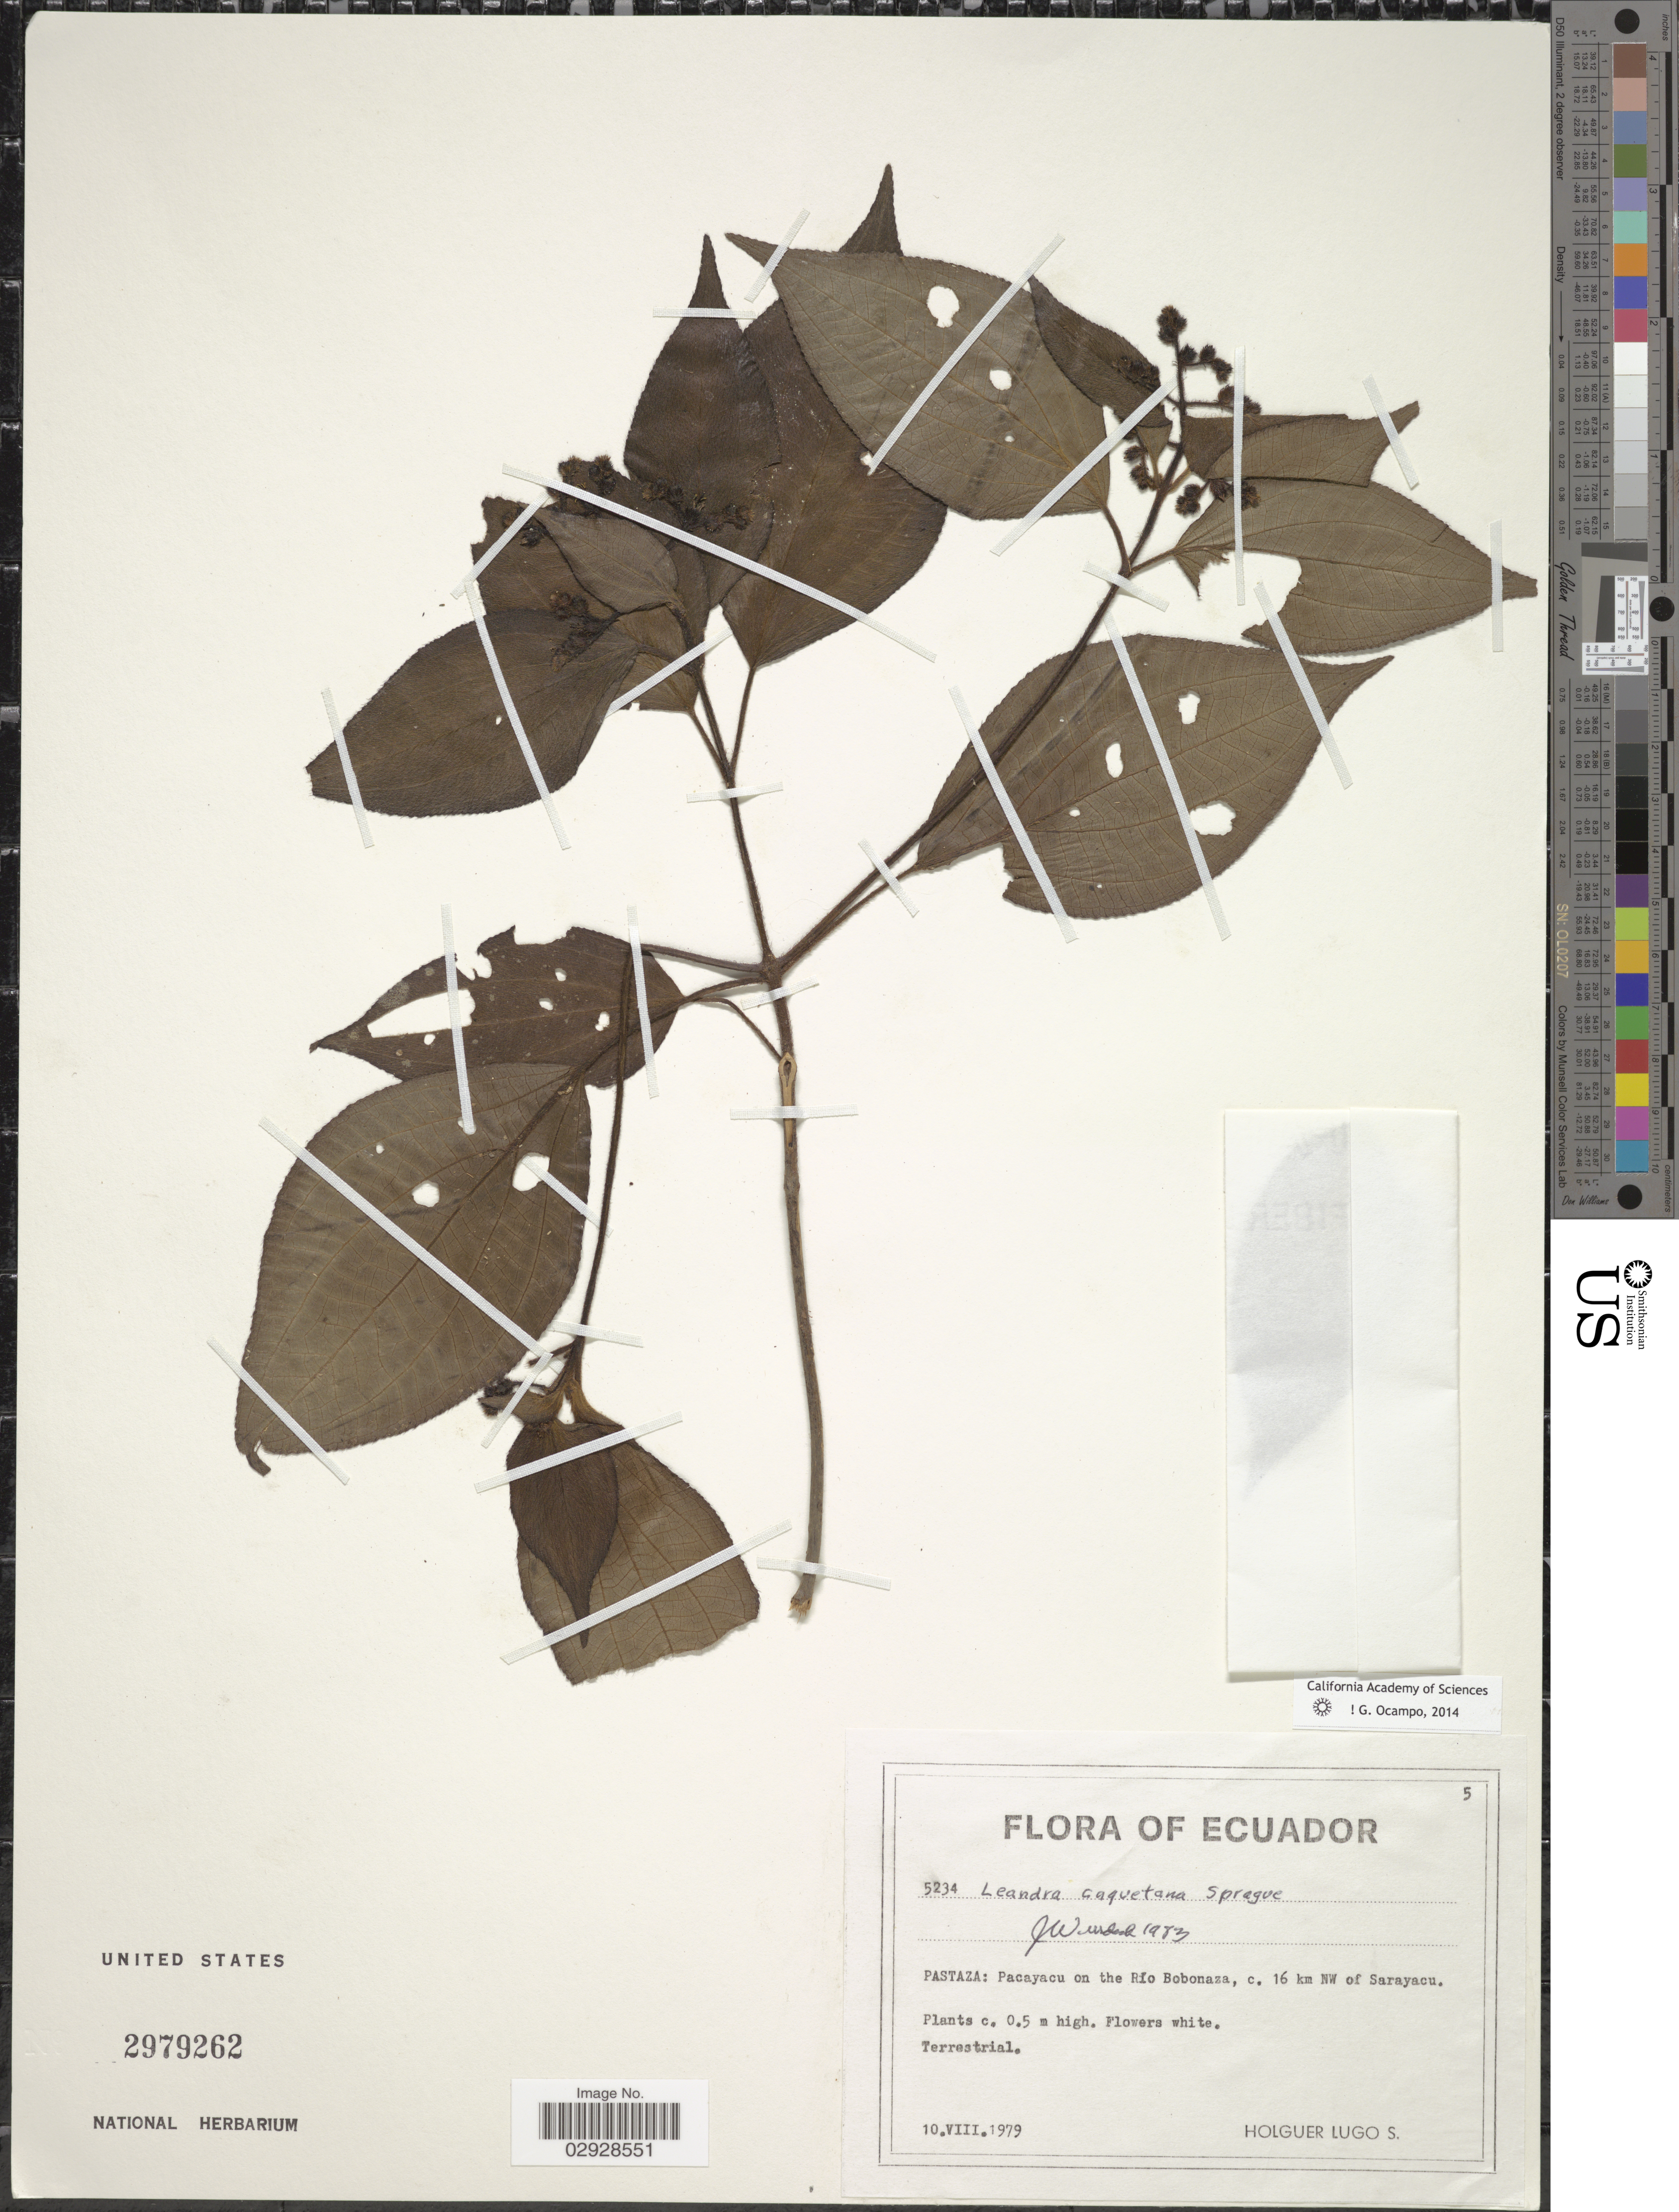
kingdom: Plantae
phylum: Tracheophyta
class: Magnoliopsida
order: Myrtales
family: Melastomataceae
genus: Leandra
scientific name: Leandra caquetana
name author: Sprague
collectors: H. Lugo S.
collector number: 5234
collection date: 1979-08-10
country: Ecuador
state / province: Pastaza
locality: Pacayacu on the Río Bobonaza, c. 16 km NW of Sarayacu.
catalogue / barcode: US 2979262